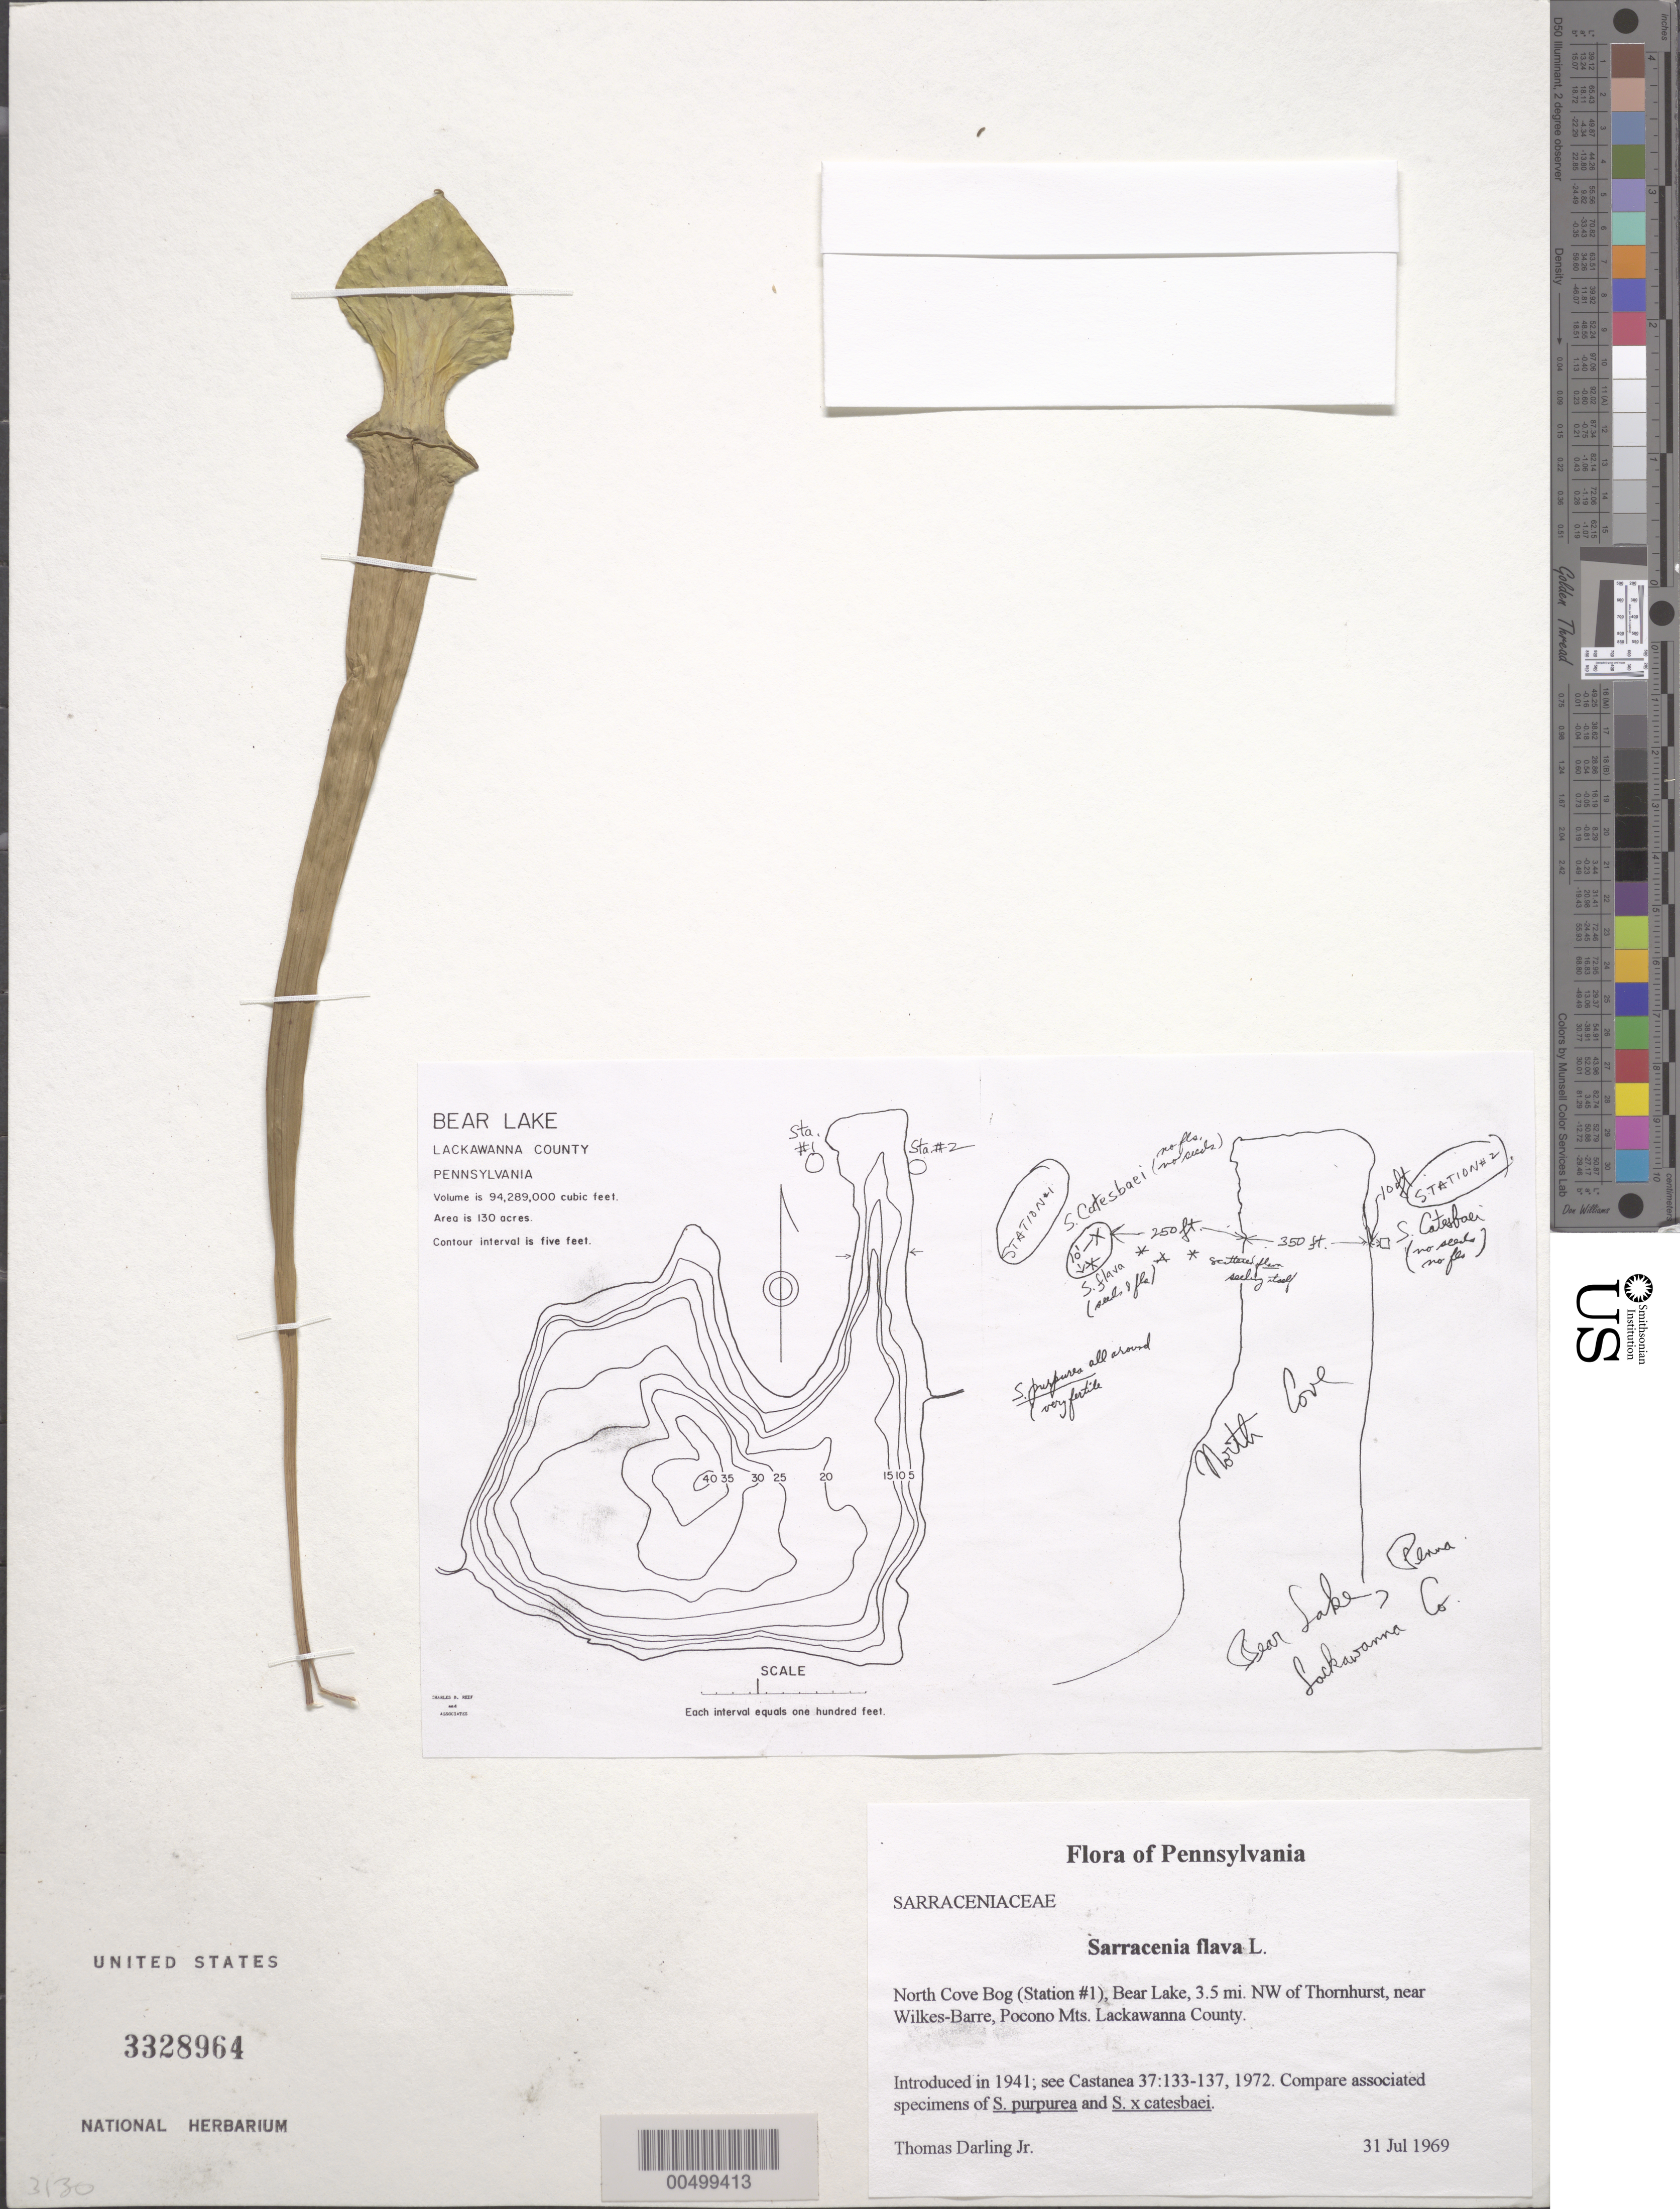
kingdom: Plantae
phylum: Tracheophyta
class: Magnoliopsida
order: Ericales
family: Sarraceniaceae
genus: Sarracenia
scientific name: Sarracenia flava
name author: L.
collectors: T. Darling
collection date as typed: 31 Jul 1969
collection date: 1969-07-31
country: United States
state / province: Pennsylvania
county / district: Lackawanna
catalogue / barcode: US 3328964